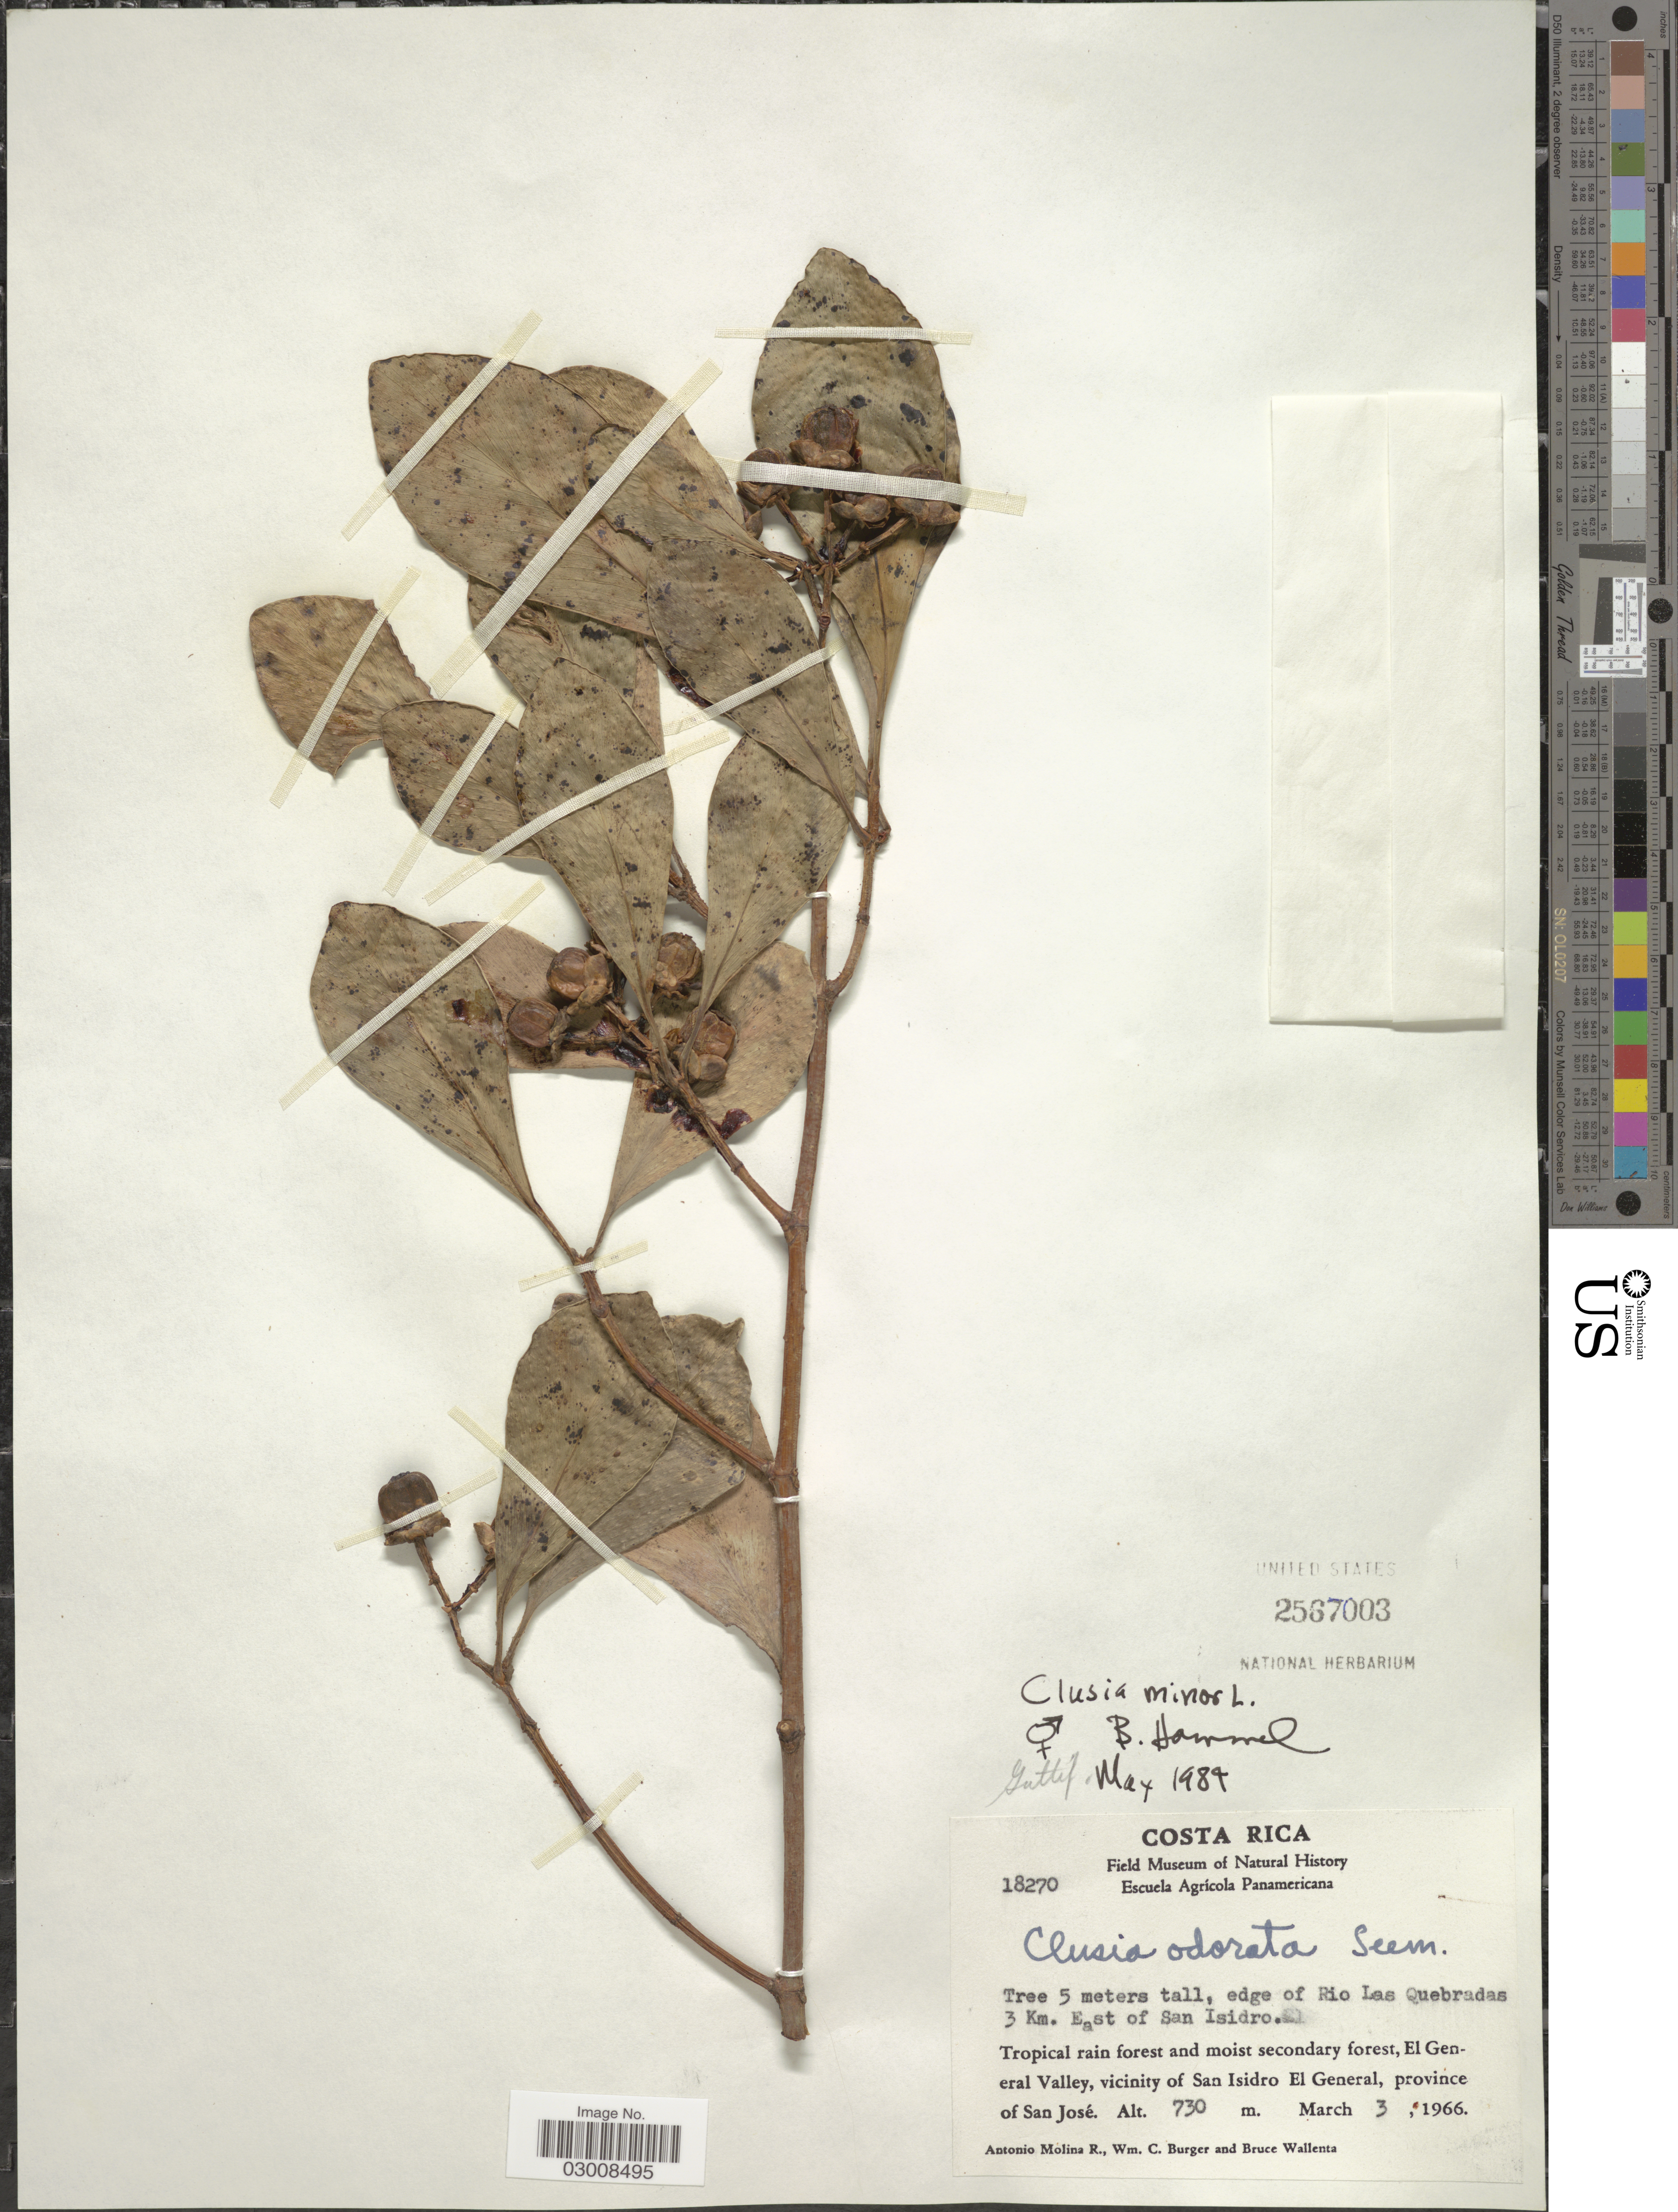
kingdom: Plantae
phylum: Tracheophyta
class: Magnoliopsida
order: Malpighiales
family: Clusiaceae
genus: Clusia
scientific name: Clusia minor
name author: L.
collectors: A. Molina R., W. Burger & B. Wallenta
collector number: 18270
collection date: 1966-03-03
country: Costa Rica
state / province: San José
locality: Edge of Rio Las Quebradas 3 Km. East of San Isidro, El General Valley, vicinity of San Isidro El General.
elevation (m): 730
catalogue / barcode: US 2567003